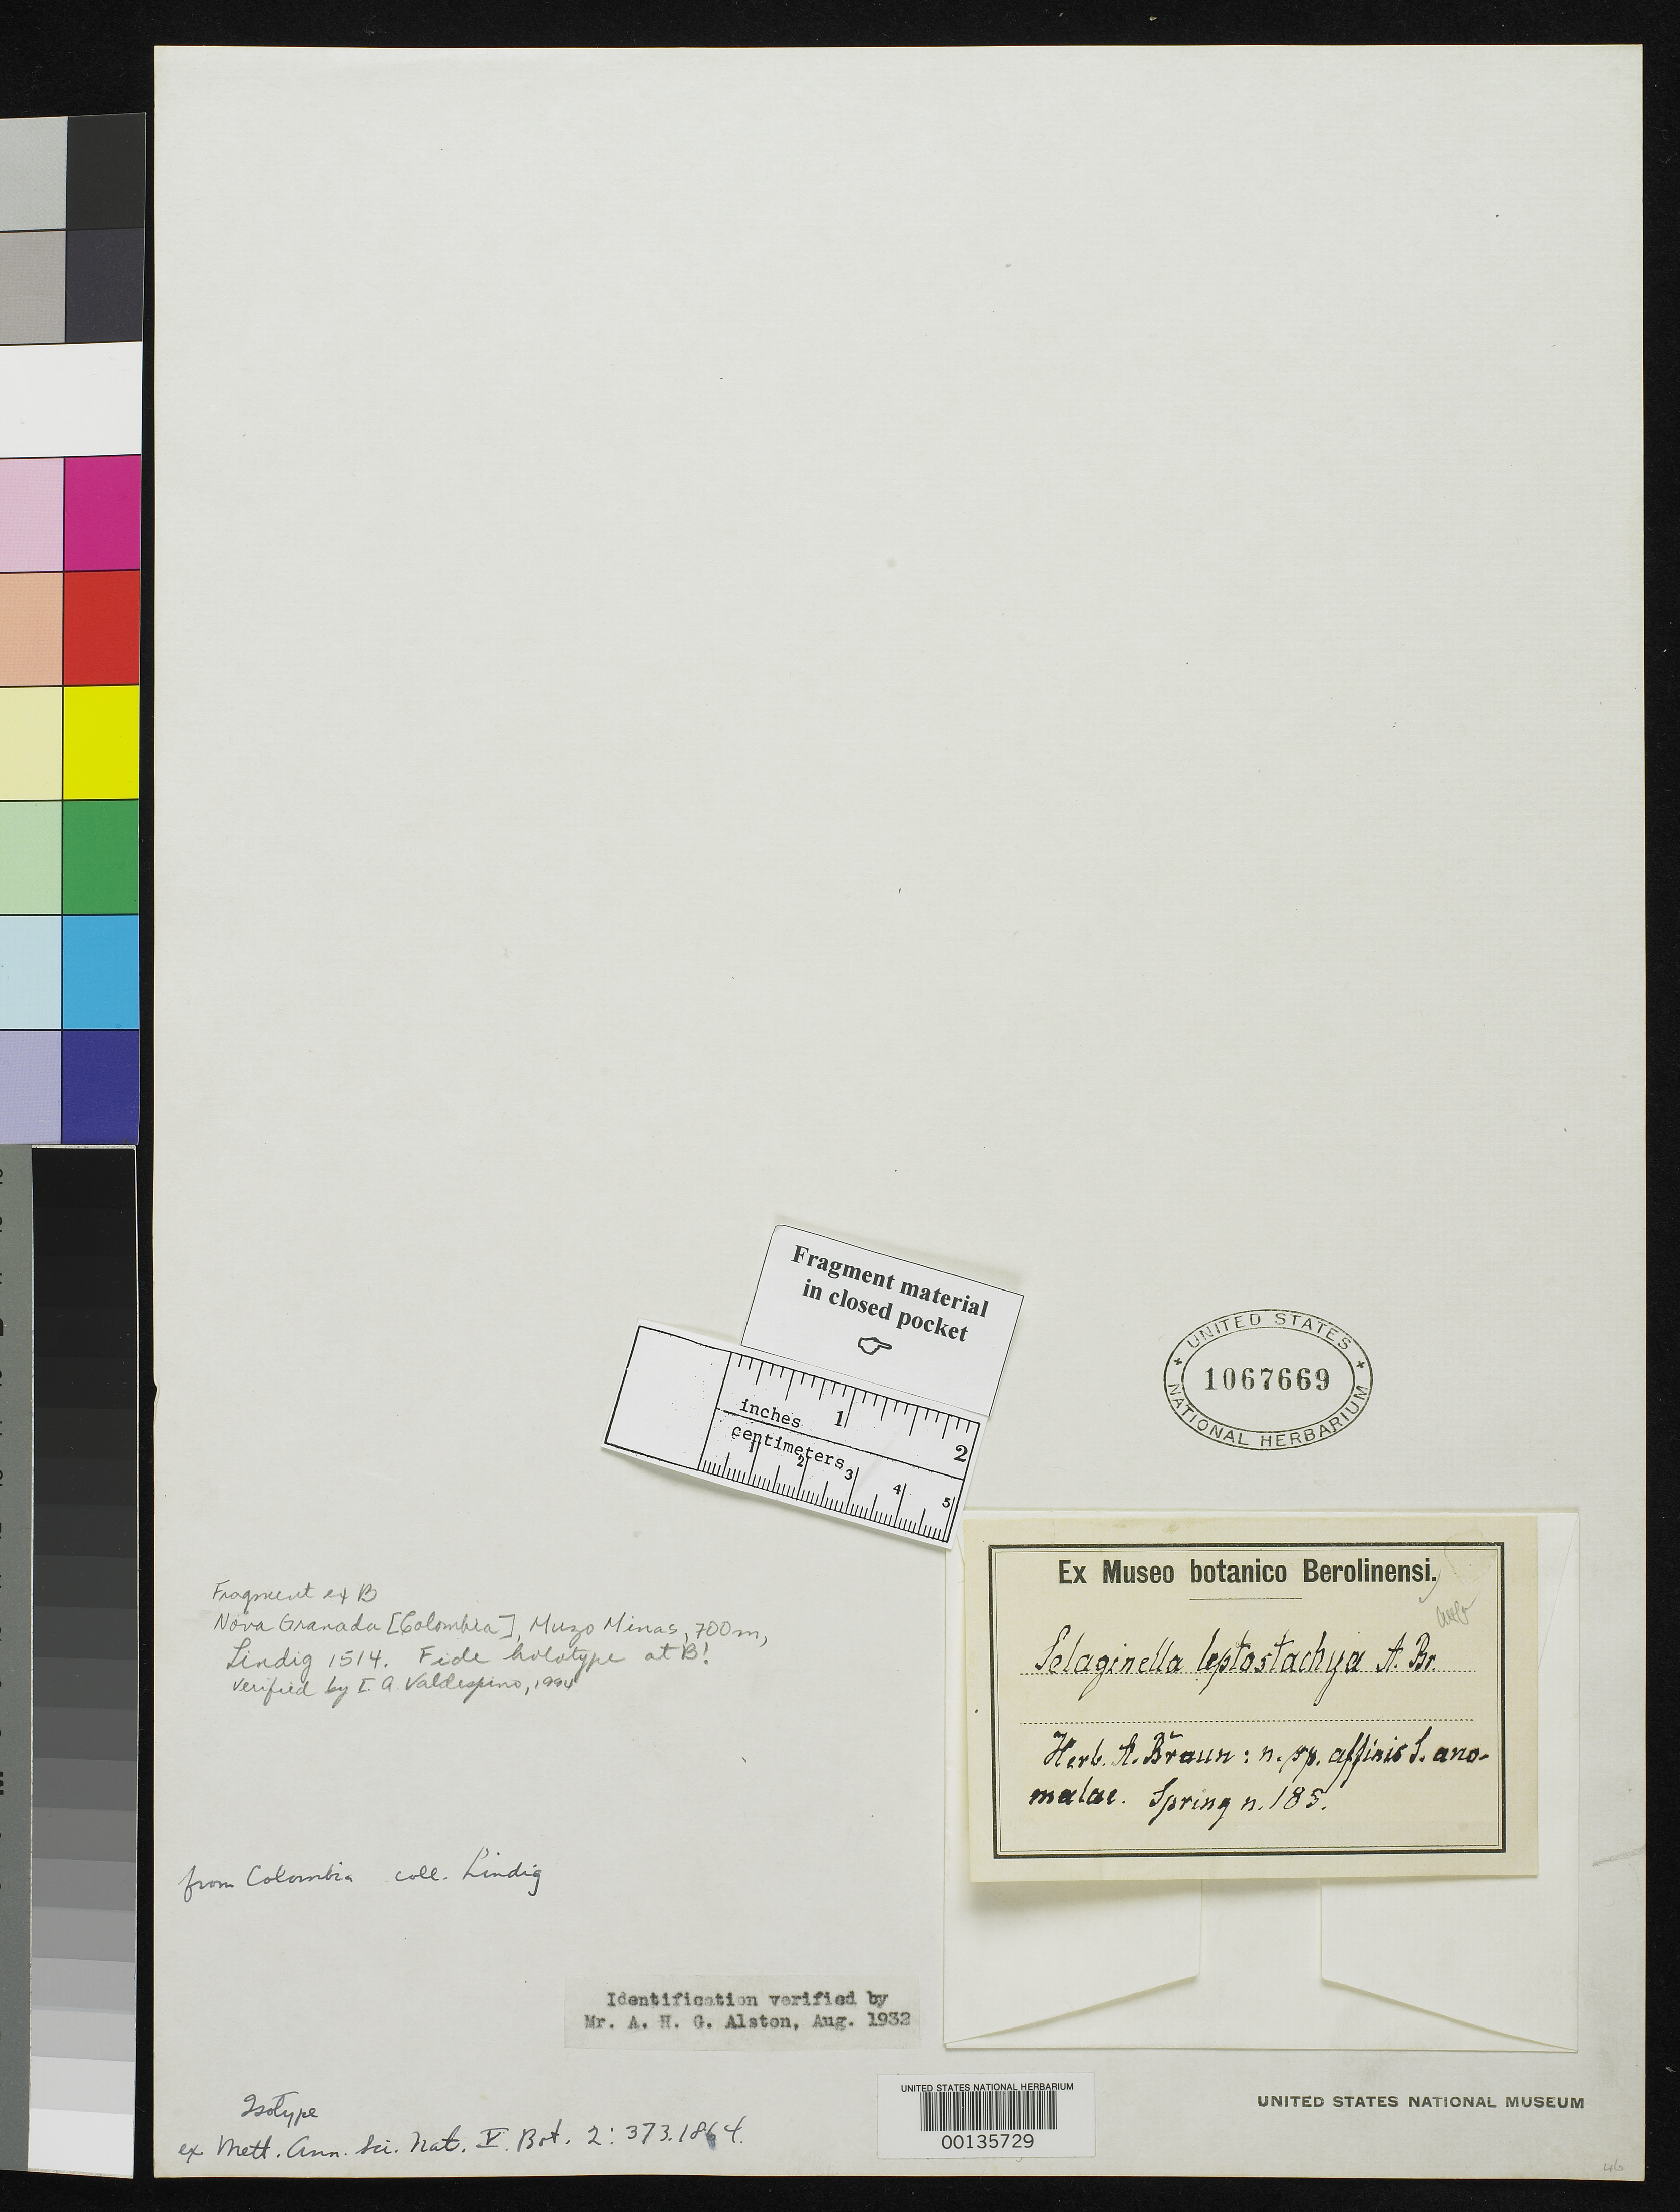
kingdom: Plantae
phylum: Tracheophyta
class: Lycopodiopsida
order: Selaginellales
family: Selaginellaceae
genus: Selaginella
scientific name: Selaginella leptostachya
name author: A. Braun ex Mett.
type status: Type Collection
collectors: A. Lindig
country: Colombia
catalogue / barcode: US 1067669